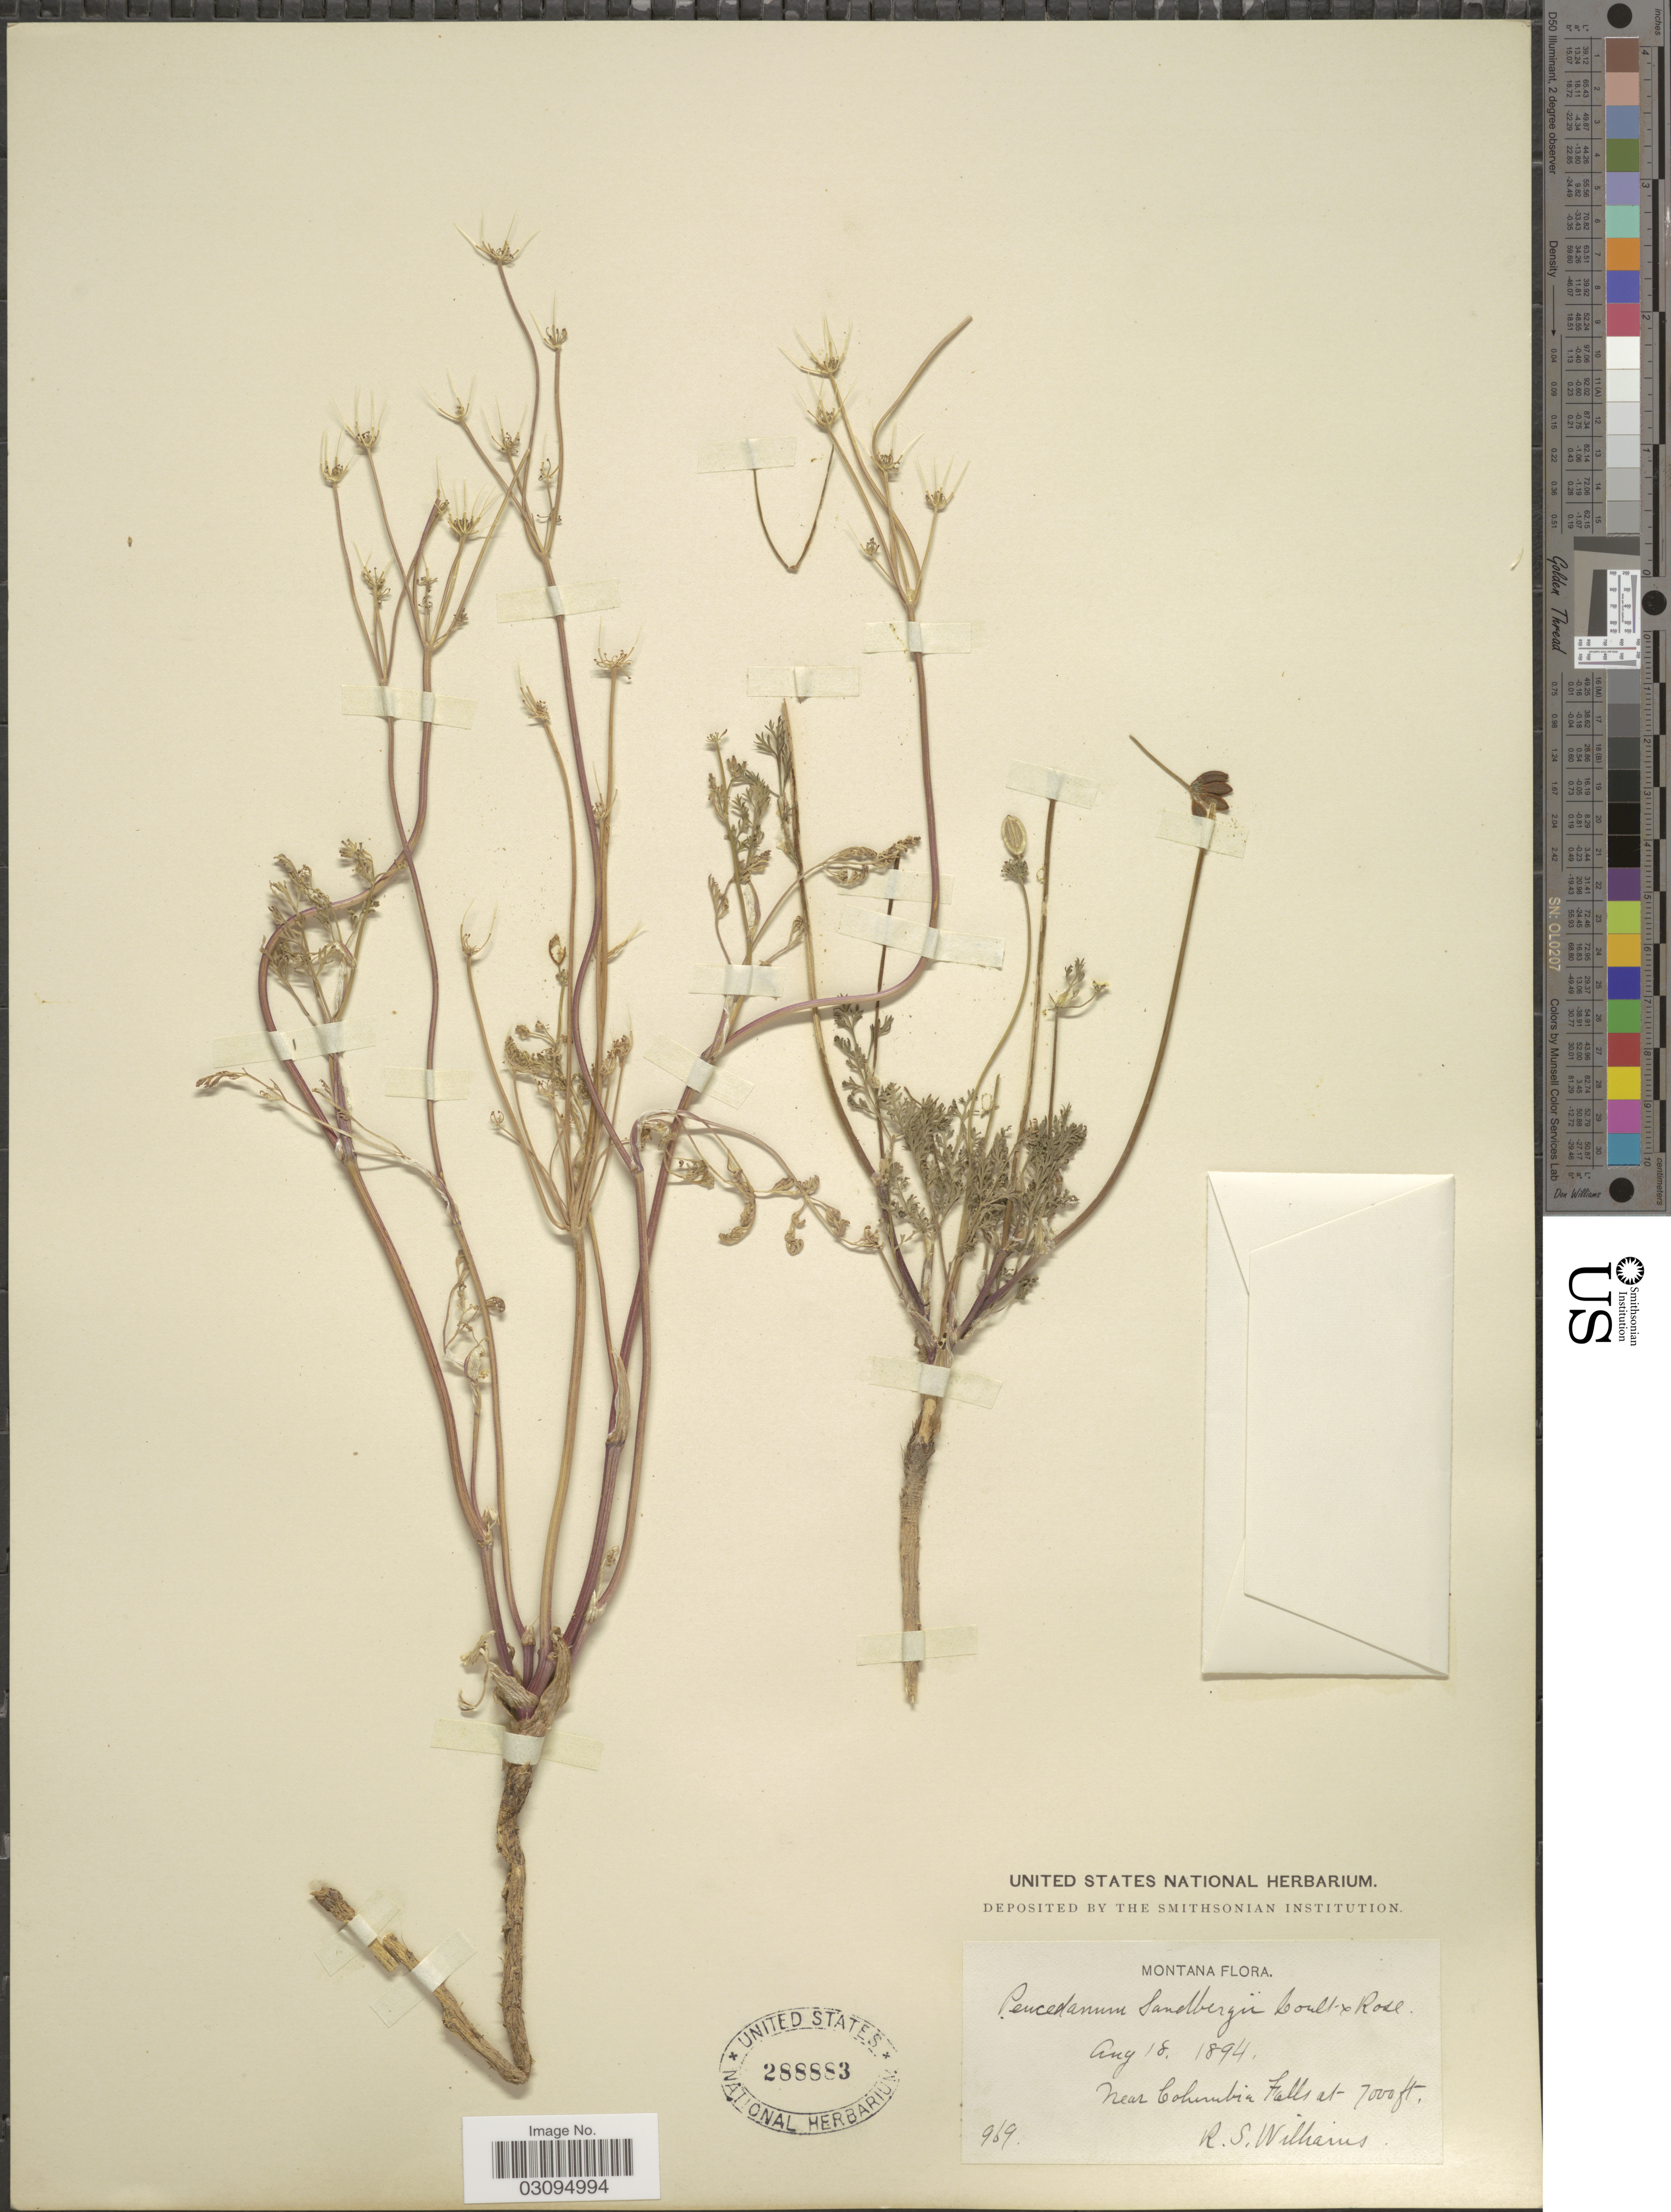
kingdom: Plantae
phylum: Tracheophyta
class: Magnoliopsida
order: Apiales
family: Apiaceae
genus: Lomatium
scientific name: Lomatium sandbergii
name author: (J.M. Coult. & Rose) J.M. Coult. & Rose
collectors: R. S. Williams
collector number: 969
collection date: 1894-08-18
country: United States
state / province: Montana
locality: Near Columbia Falls.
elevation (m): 2134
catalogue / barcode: US 288883